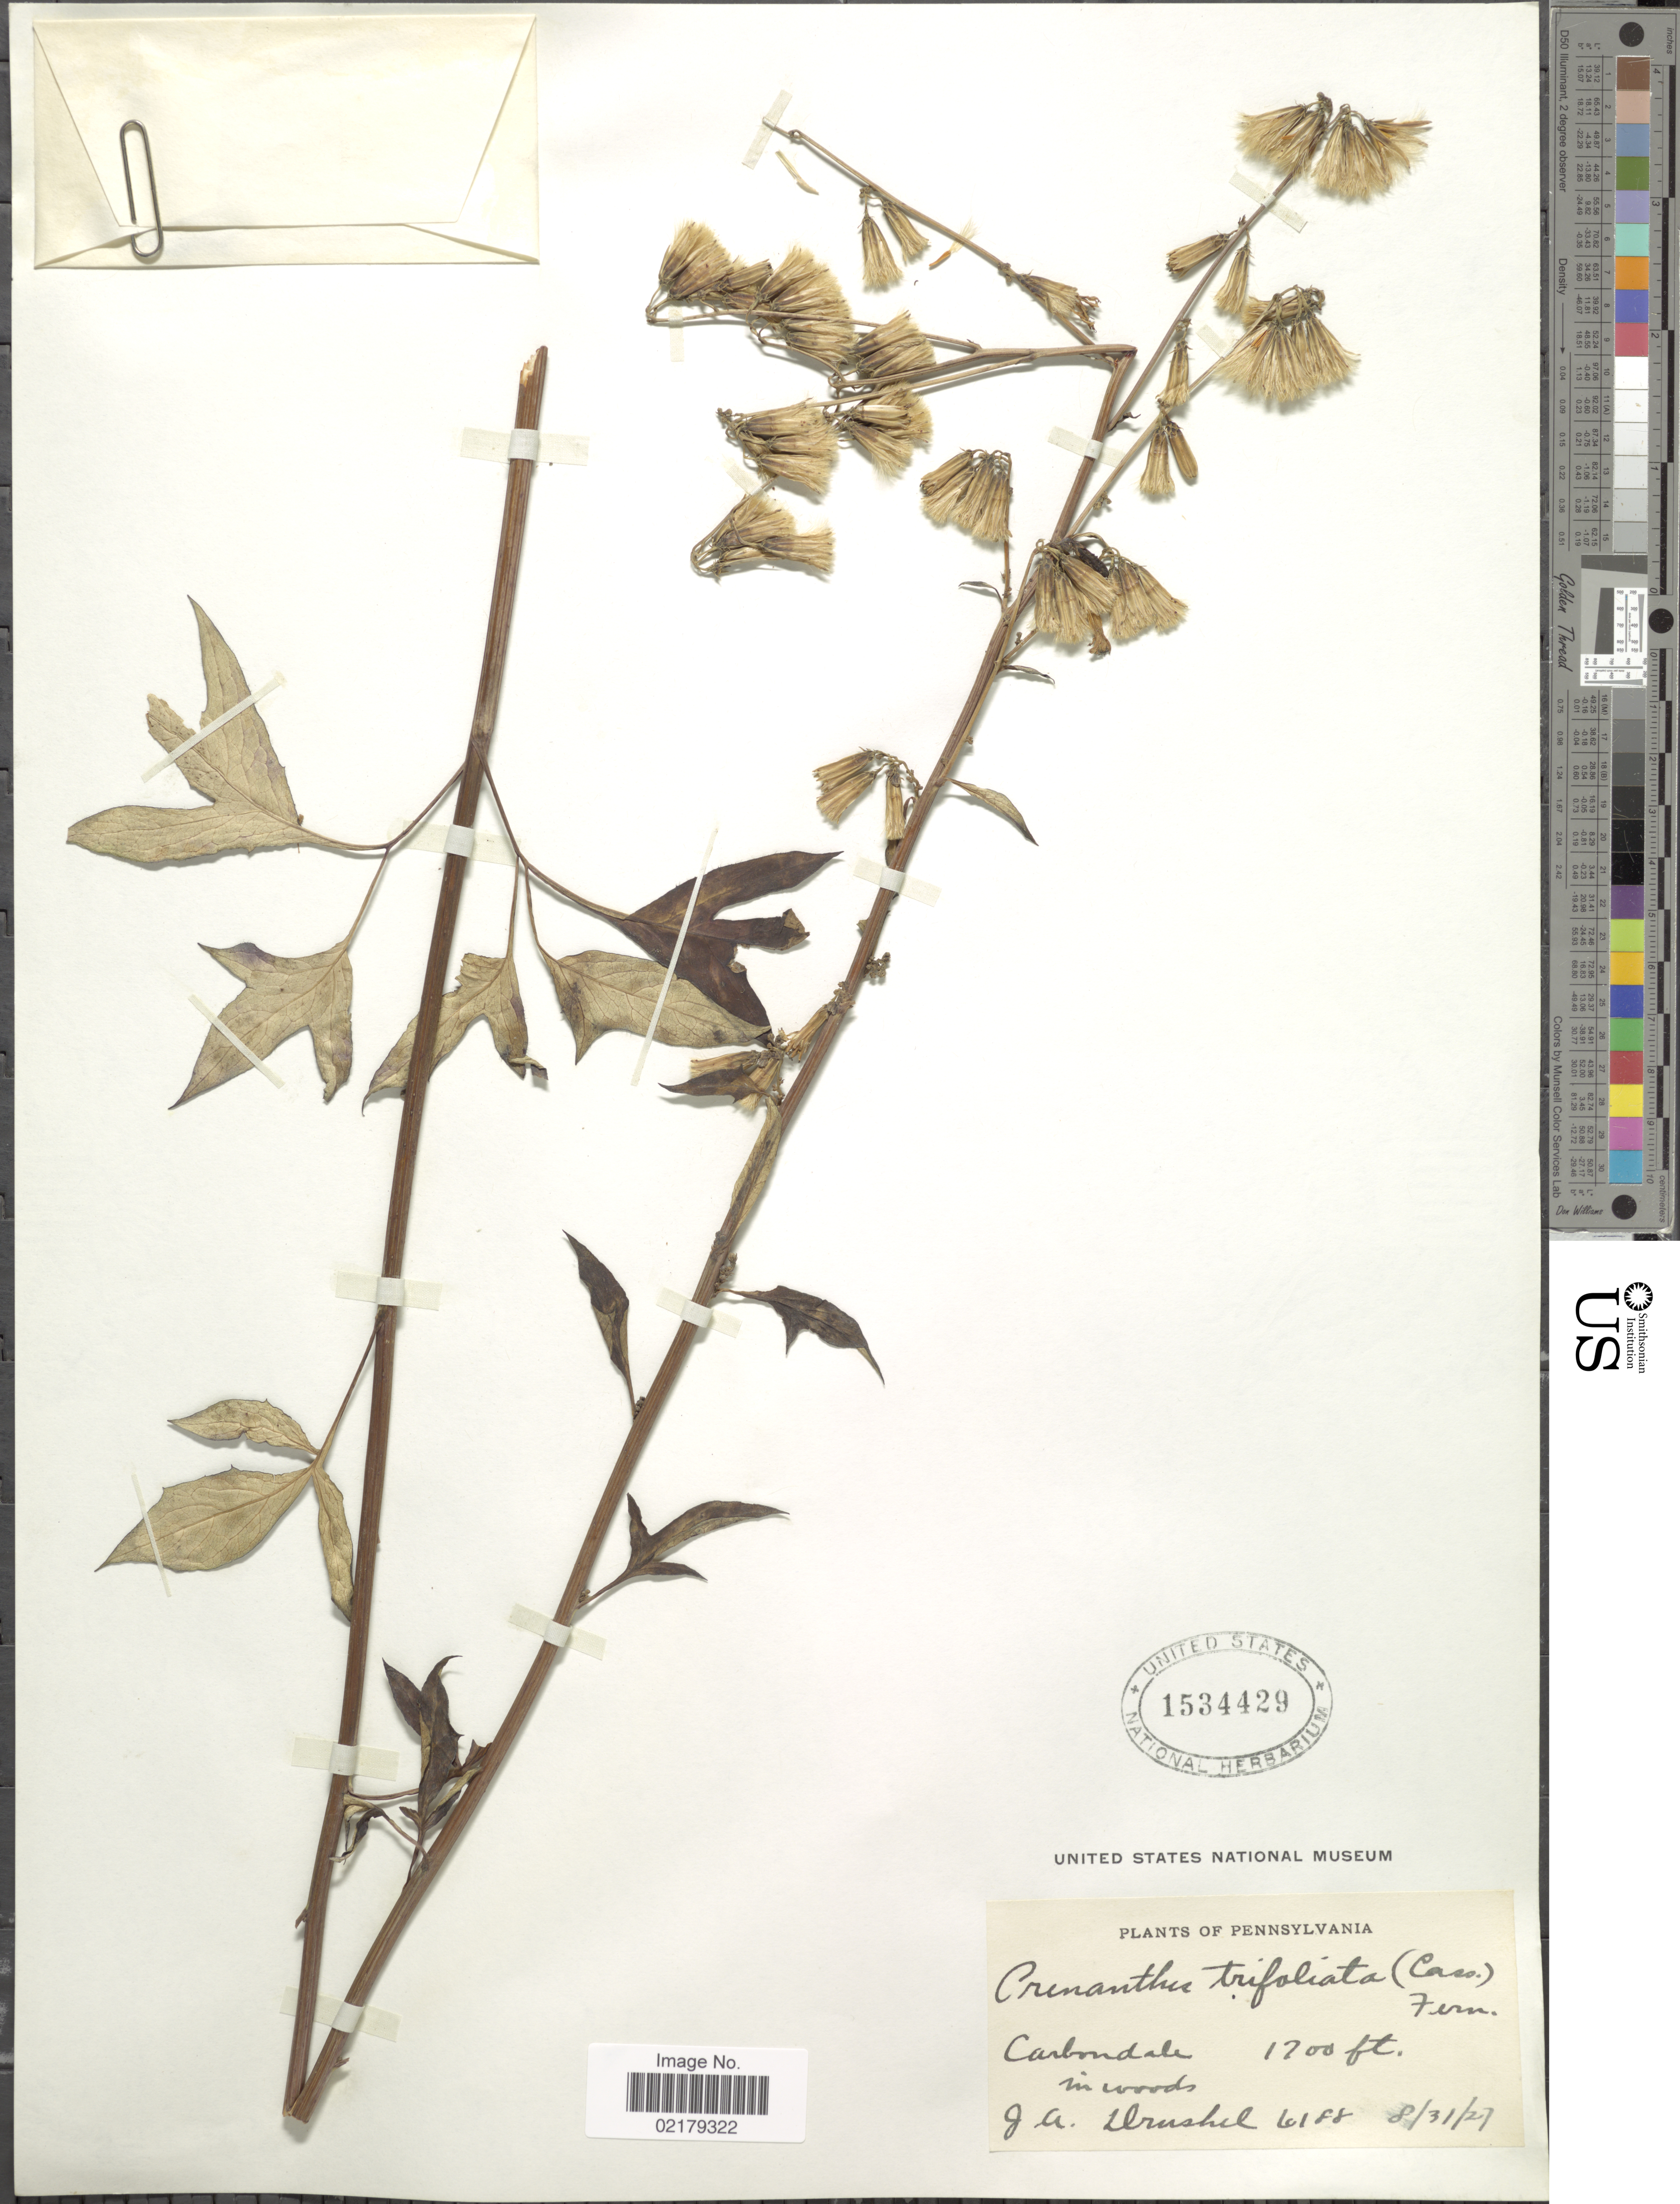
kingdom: Plantae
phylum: Tracheophyta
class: Magnoliopsida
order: Asterales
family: Asteraceae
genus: Nabalus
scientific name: Nabalus trifoliolatus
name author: Cass.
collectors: J. A. Drushel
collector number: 6188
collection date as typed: Transcribed d/m/y: 31/8/27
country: United States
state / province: Pennsylvania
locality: Carbondale, in woods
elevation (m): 518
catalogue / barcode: US 1534429